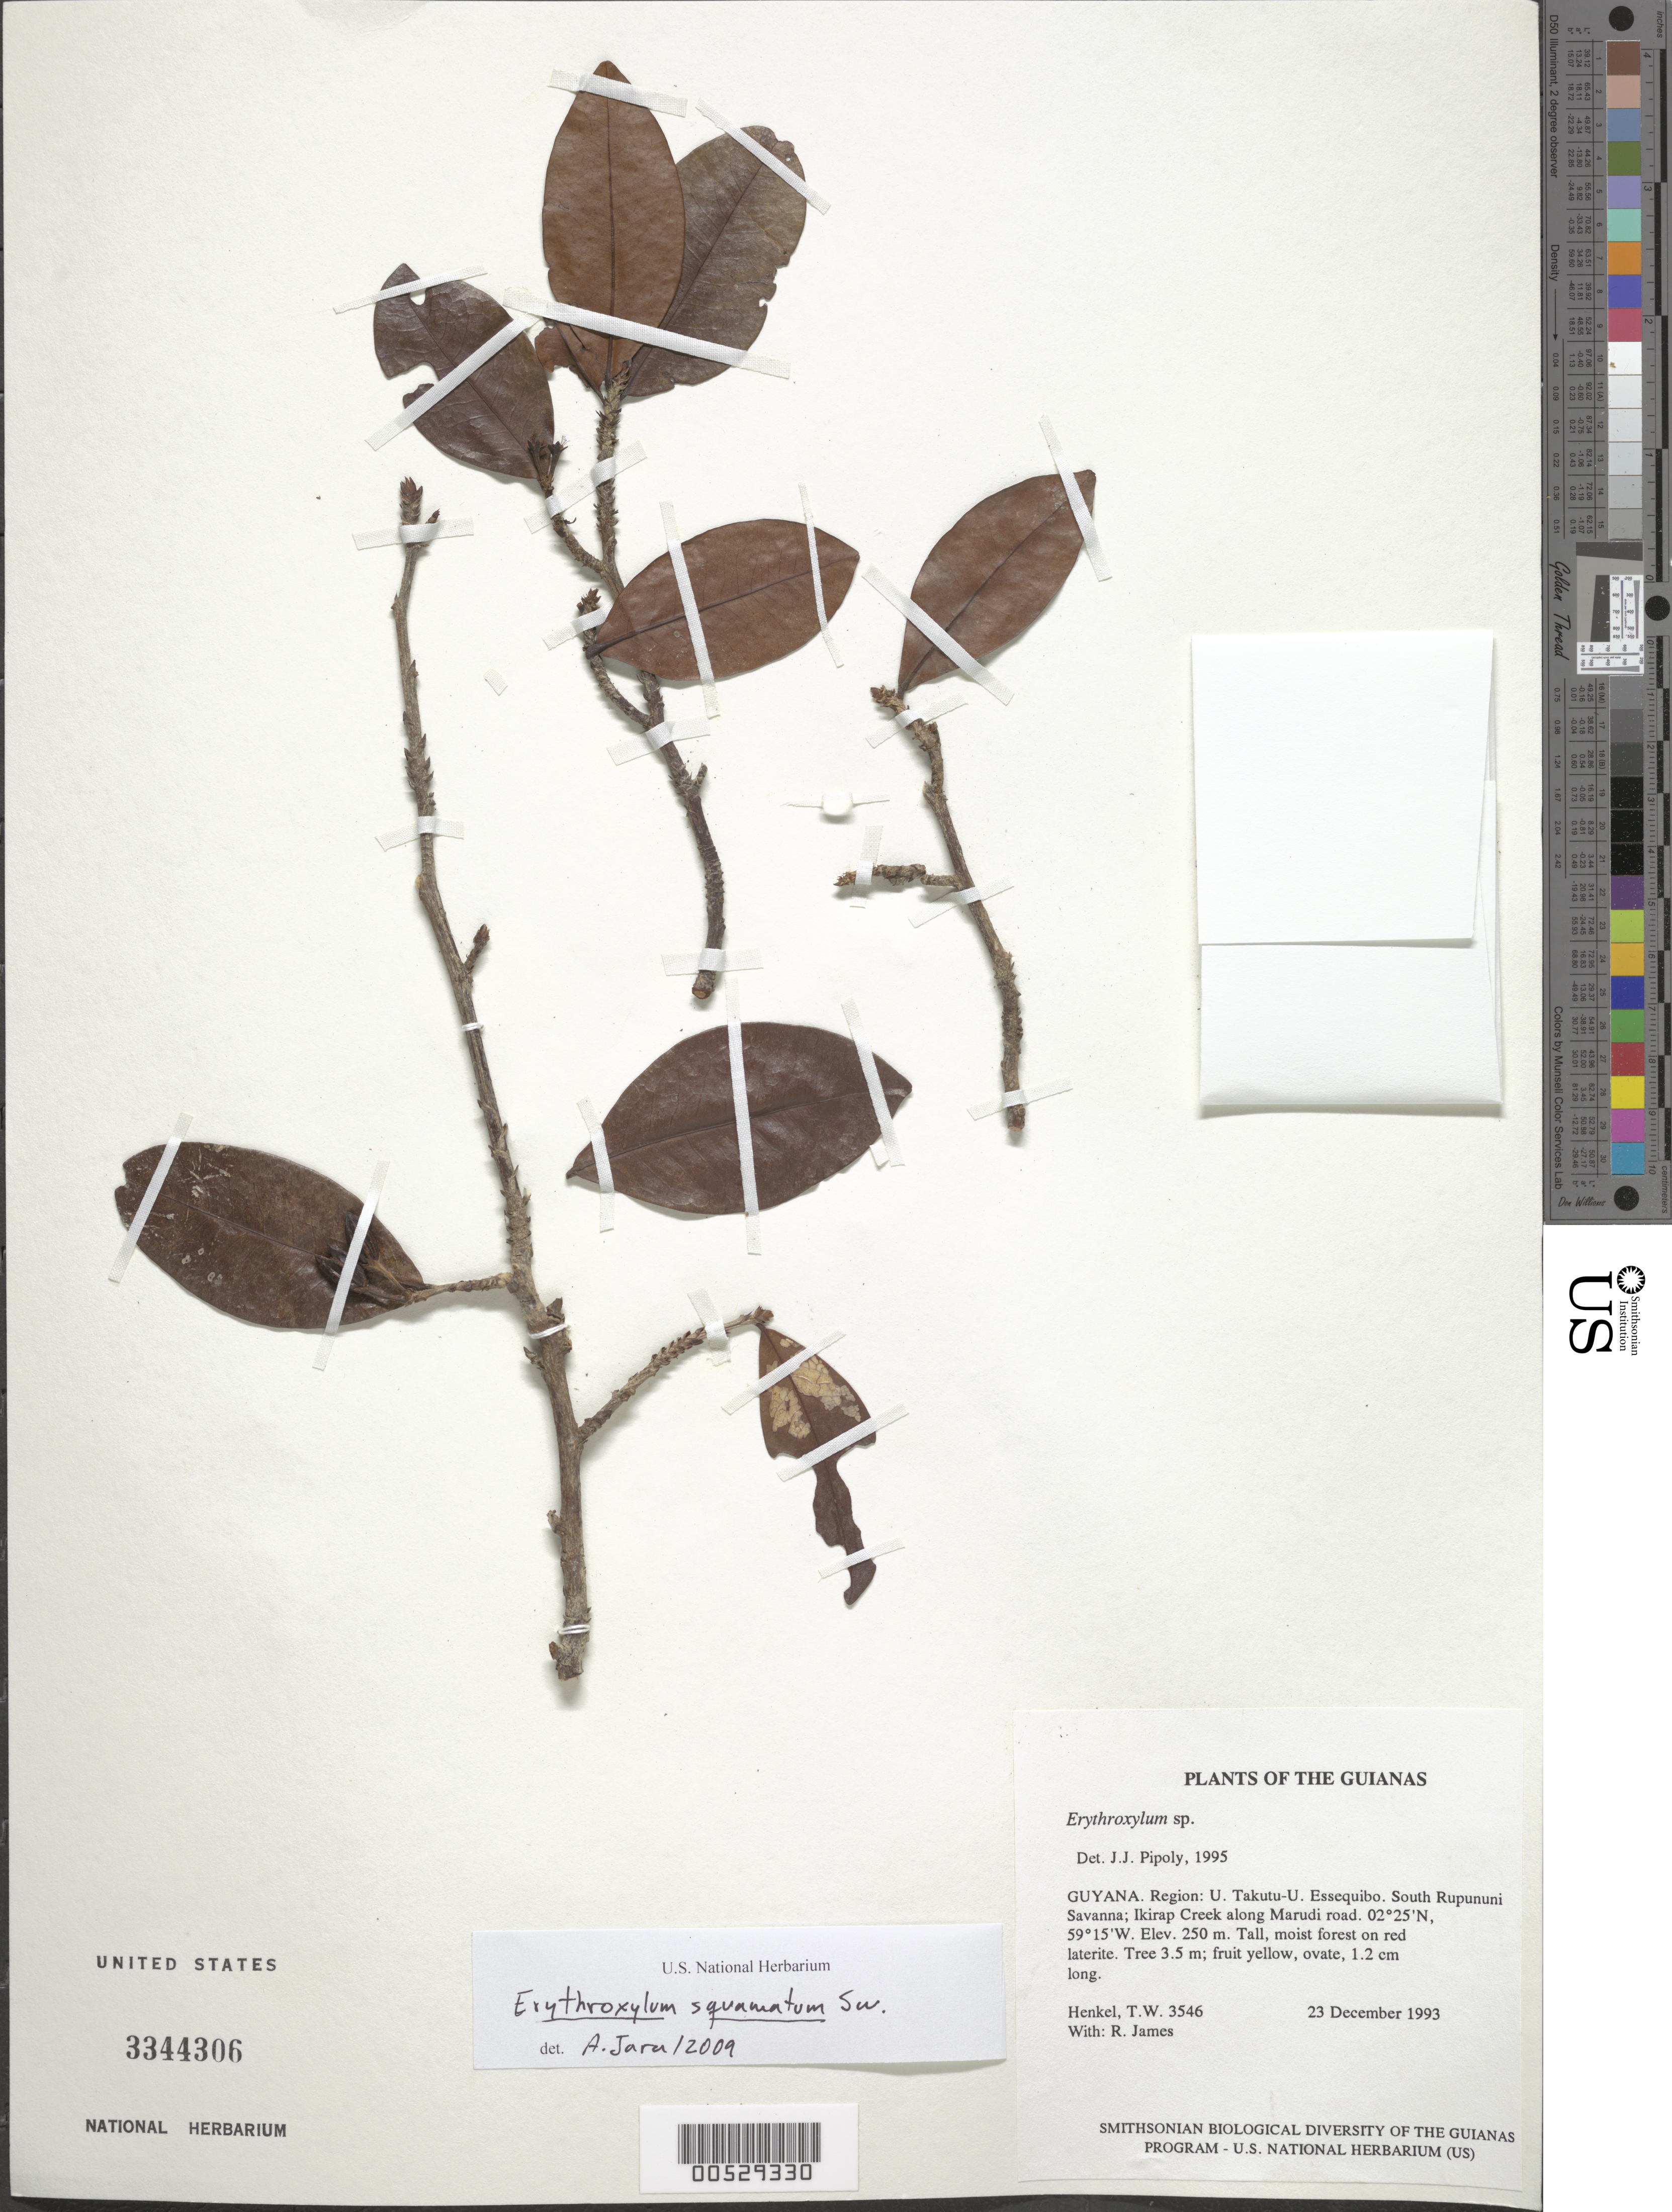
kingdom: Plantae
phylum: Tracheophyta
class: Magnoliopsida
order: Malpighiales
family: Erythroxylaceae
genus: Erythroxylum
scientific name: Erythroxylum vernicosum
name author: O.E. Schulz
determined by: Berry, P. E., (WIS), University of Wisconsin - Madison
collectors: T. Henkel & R. James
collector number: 3546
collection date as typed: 23 December 1993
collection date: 1993-12-23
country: Guyana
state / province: U. Takutu-U. Essequibo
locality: South Rupununi Savanna; Ikirap Creek along Marudi road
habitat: Tall, moist forest on red laterite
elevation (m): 250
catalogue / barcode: US 3344306